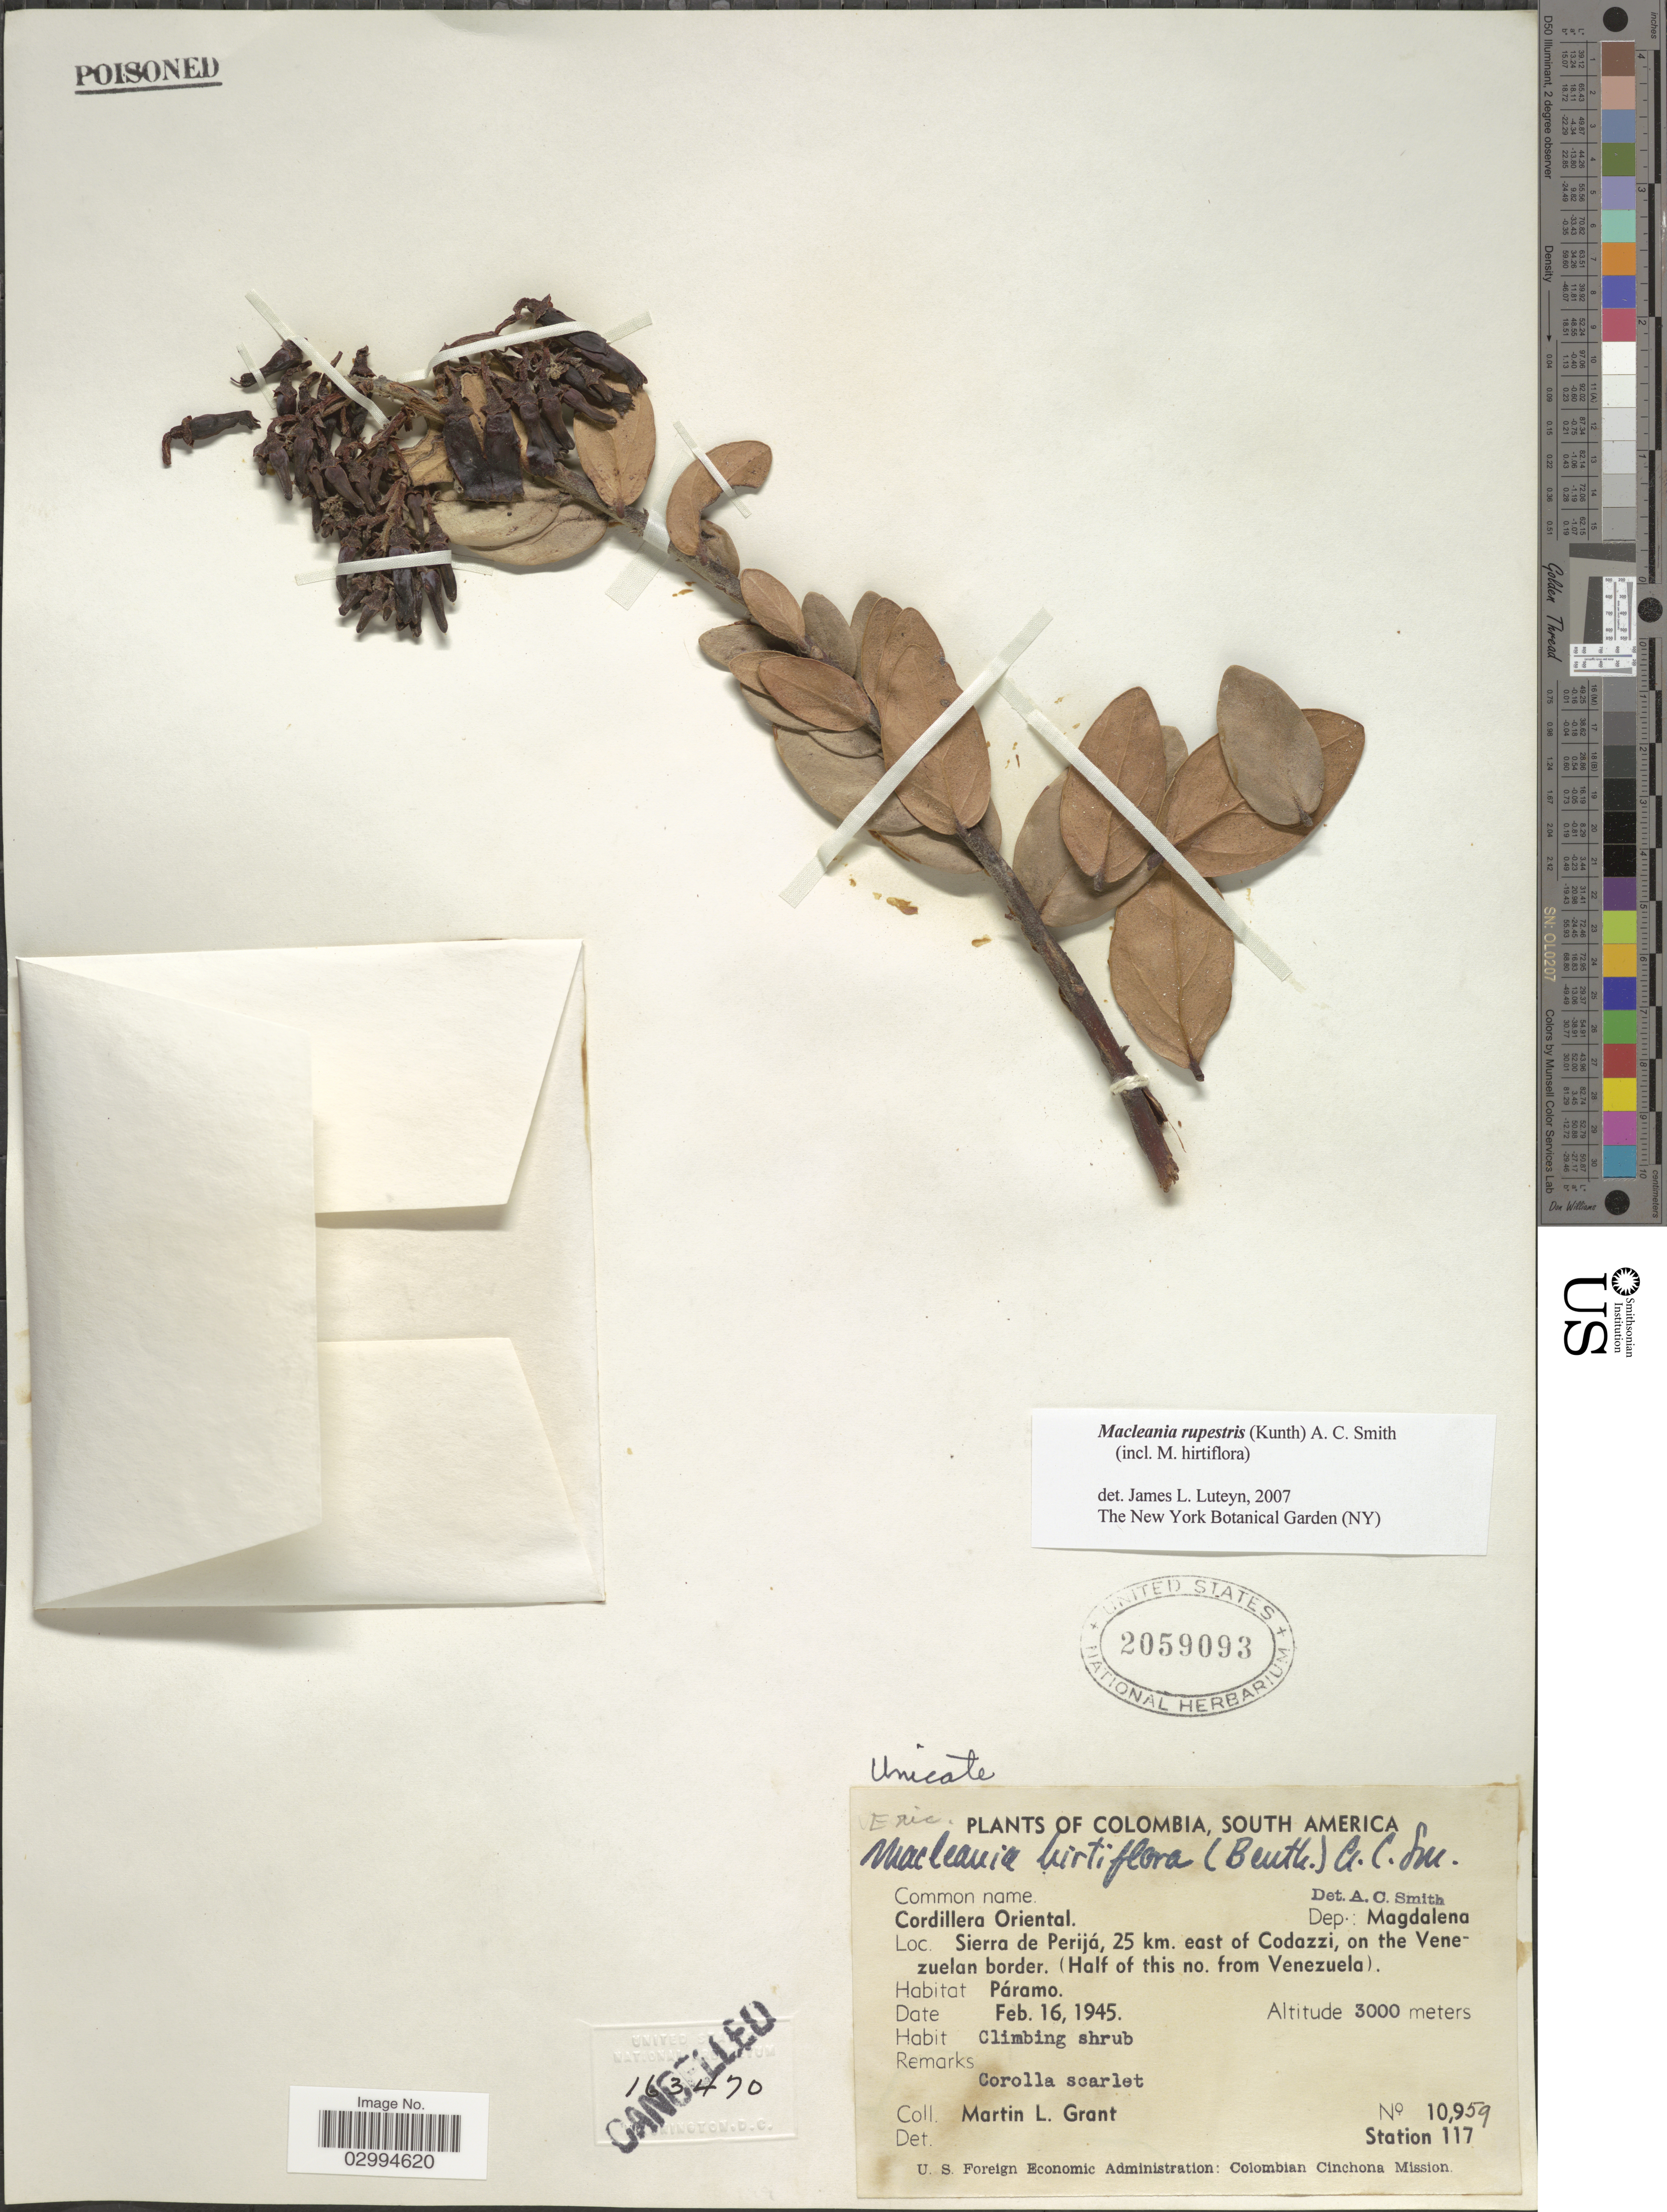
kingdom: Plantae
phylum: Tracheophyta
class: Magnoliopsida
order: Ericales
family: Ericaceae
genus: Macleania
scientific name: Macleania rupestris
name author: (Kunth) A.C. Sm.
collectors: M. L. Grant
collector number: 10959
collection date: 1945-02-16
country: Colombia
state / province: Magdalena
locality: Cordillera Oriental. Dep.: Magdalena. Sierra de Perijá, 25 km. east of Codazzi, on the Venezuelan border. Station 117.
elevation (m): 3000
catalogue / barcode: US 2059093